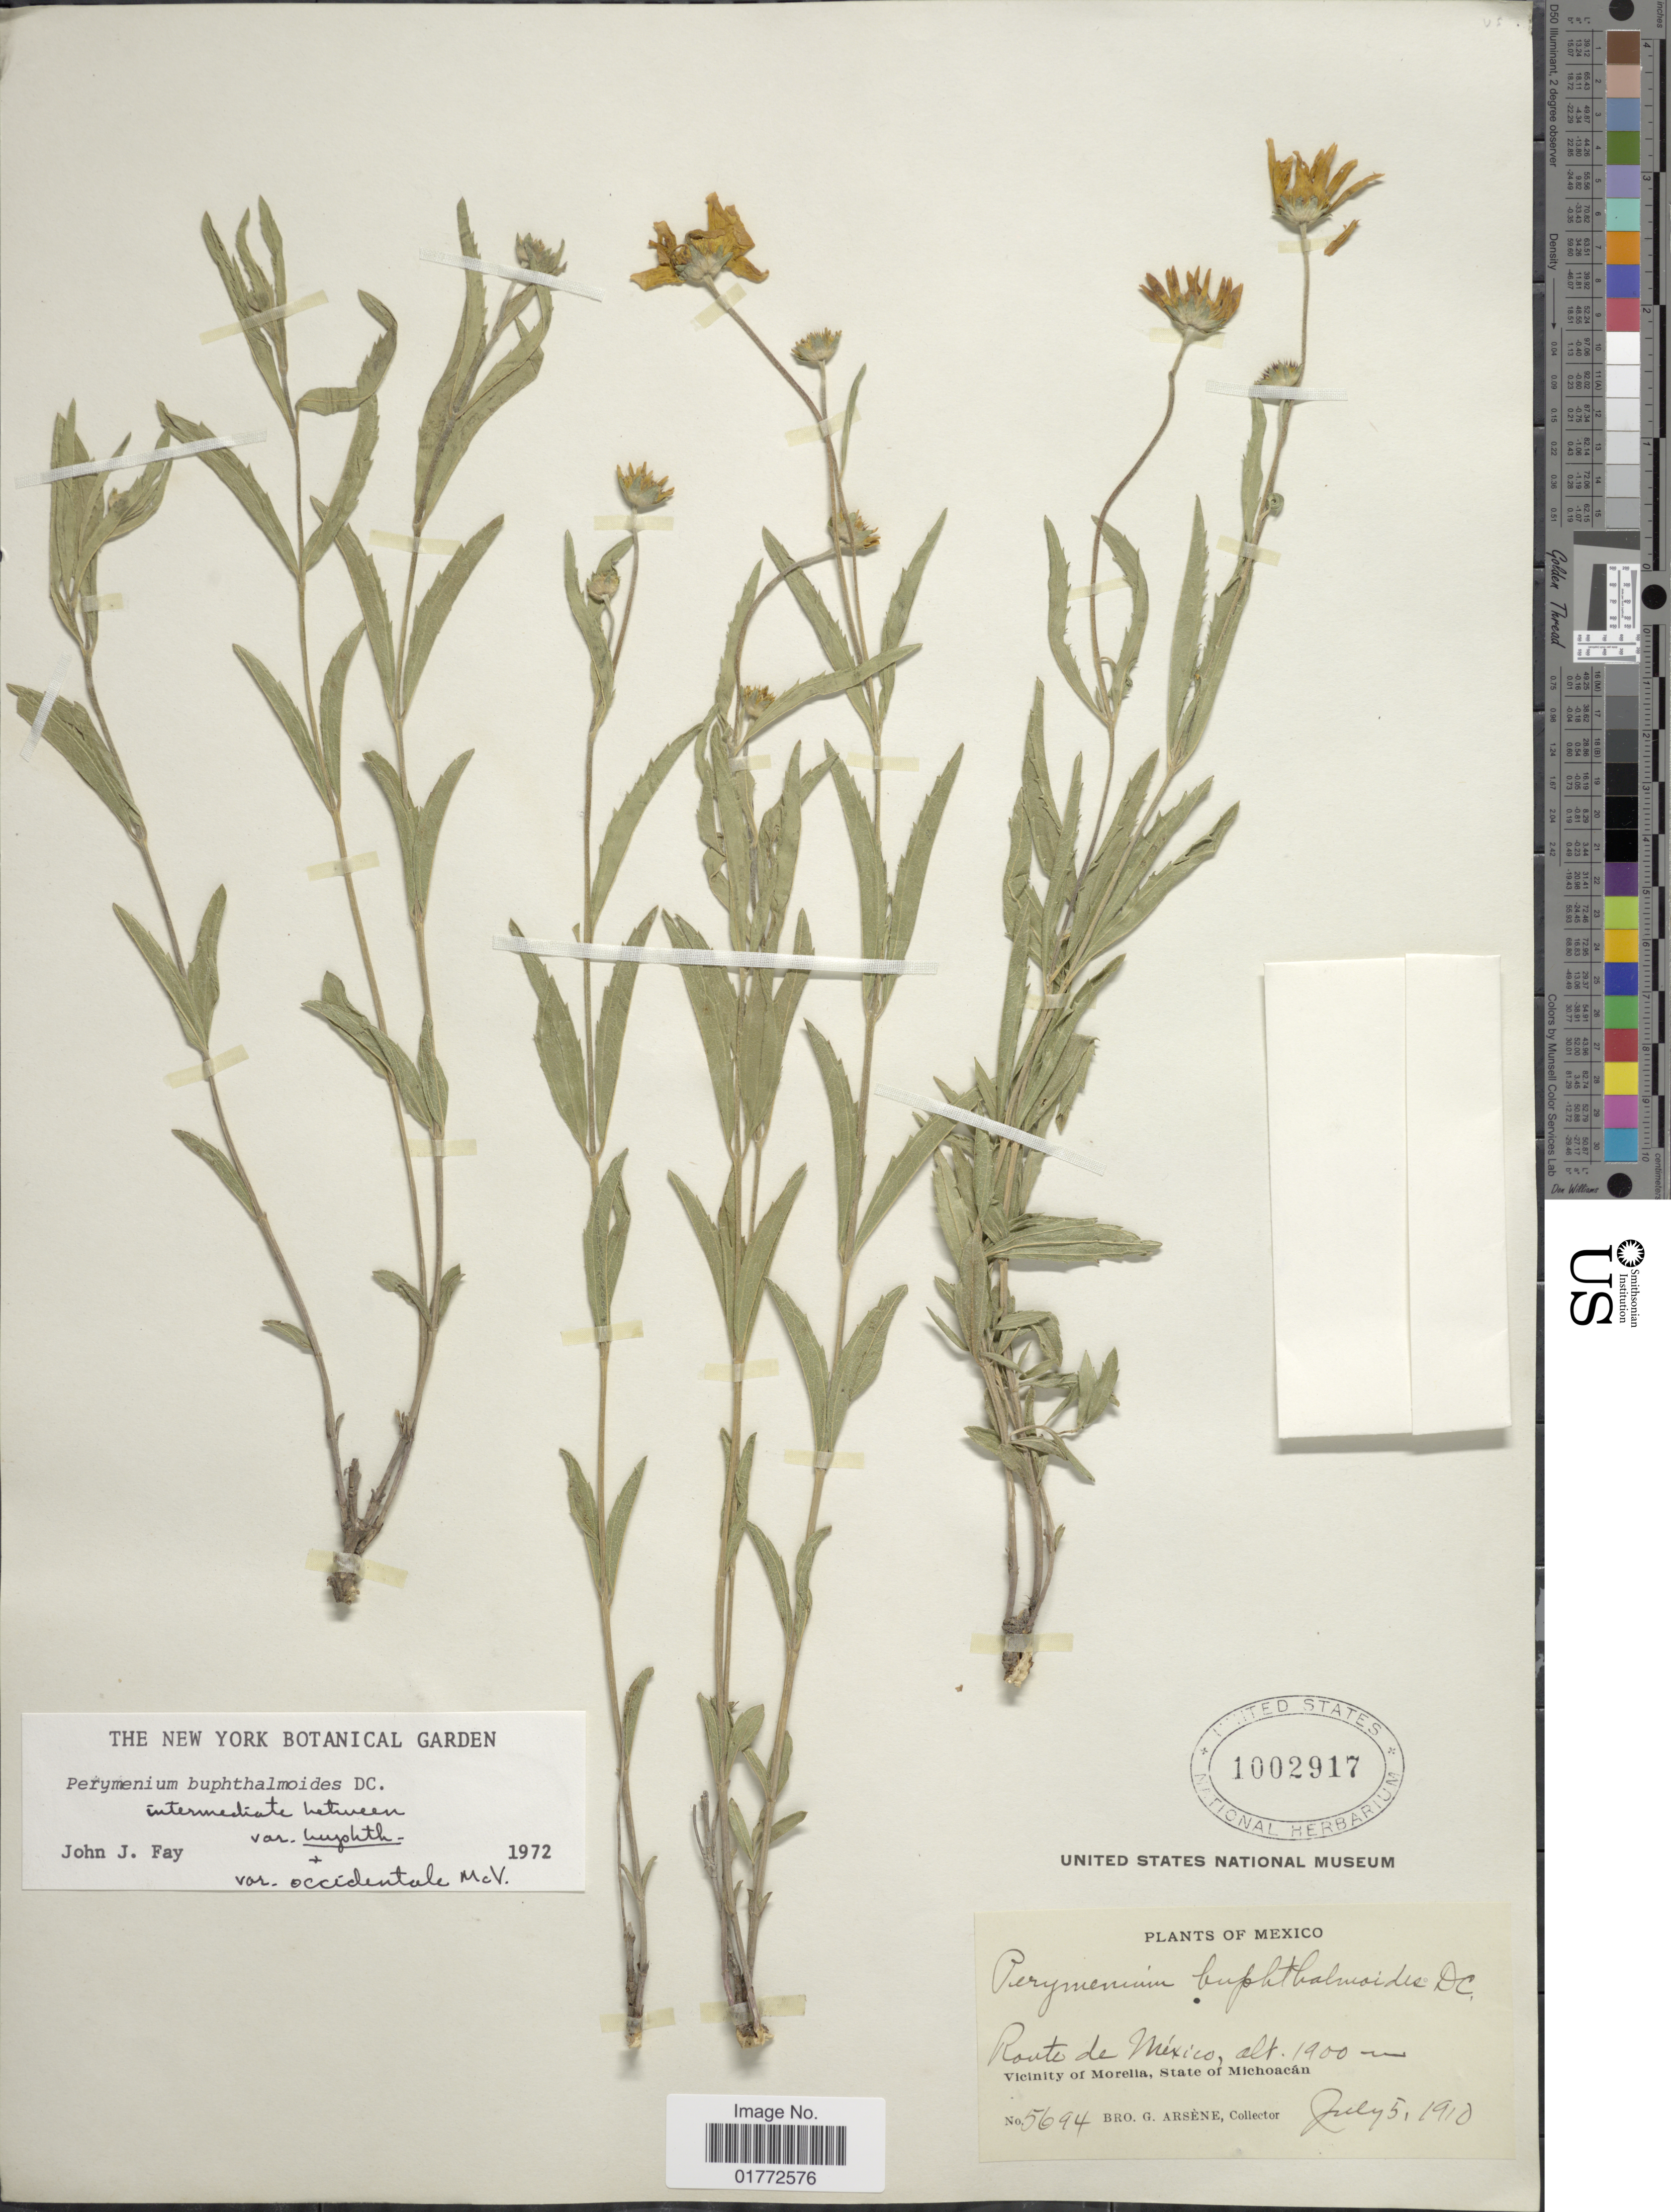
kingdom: Plantae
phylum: Tracheophyta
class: Magnoliopsida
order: Asterales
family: Asteraceae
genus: Perymenium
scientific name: Perymenium buphthalmoides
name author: DC.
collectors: Bro. G. Arsène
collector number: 5694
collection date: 1910-07-05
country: Mexico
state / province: Michoacán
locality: Route de Mexico, Vicinity of Morelia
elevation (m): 1900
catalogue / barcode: US 1002917